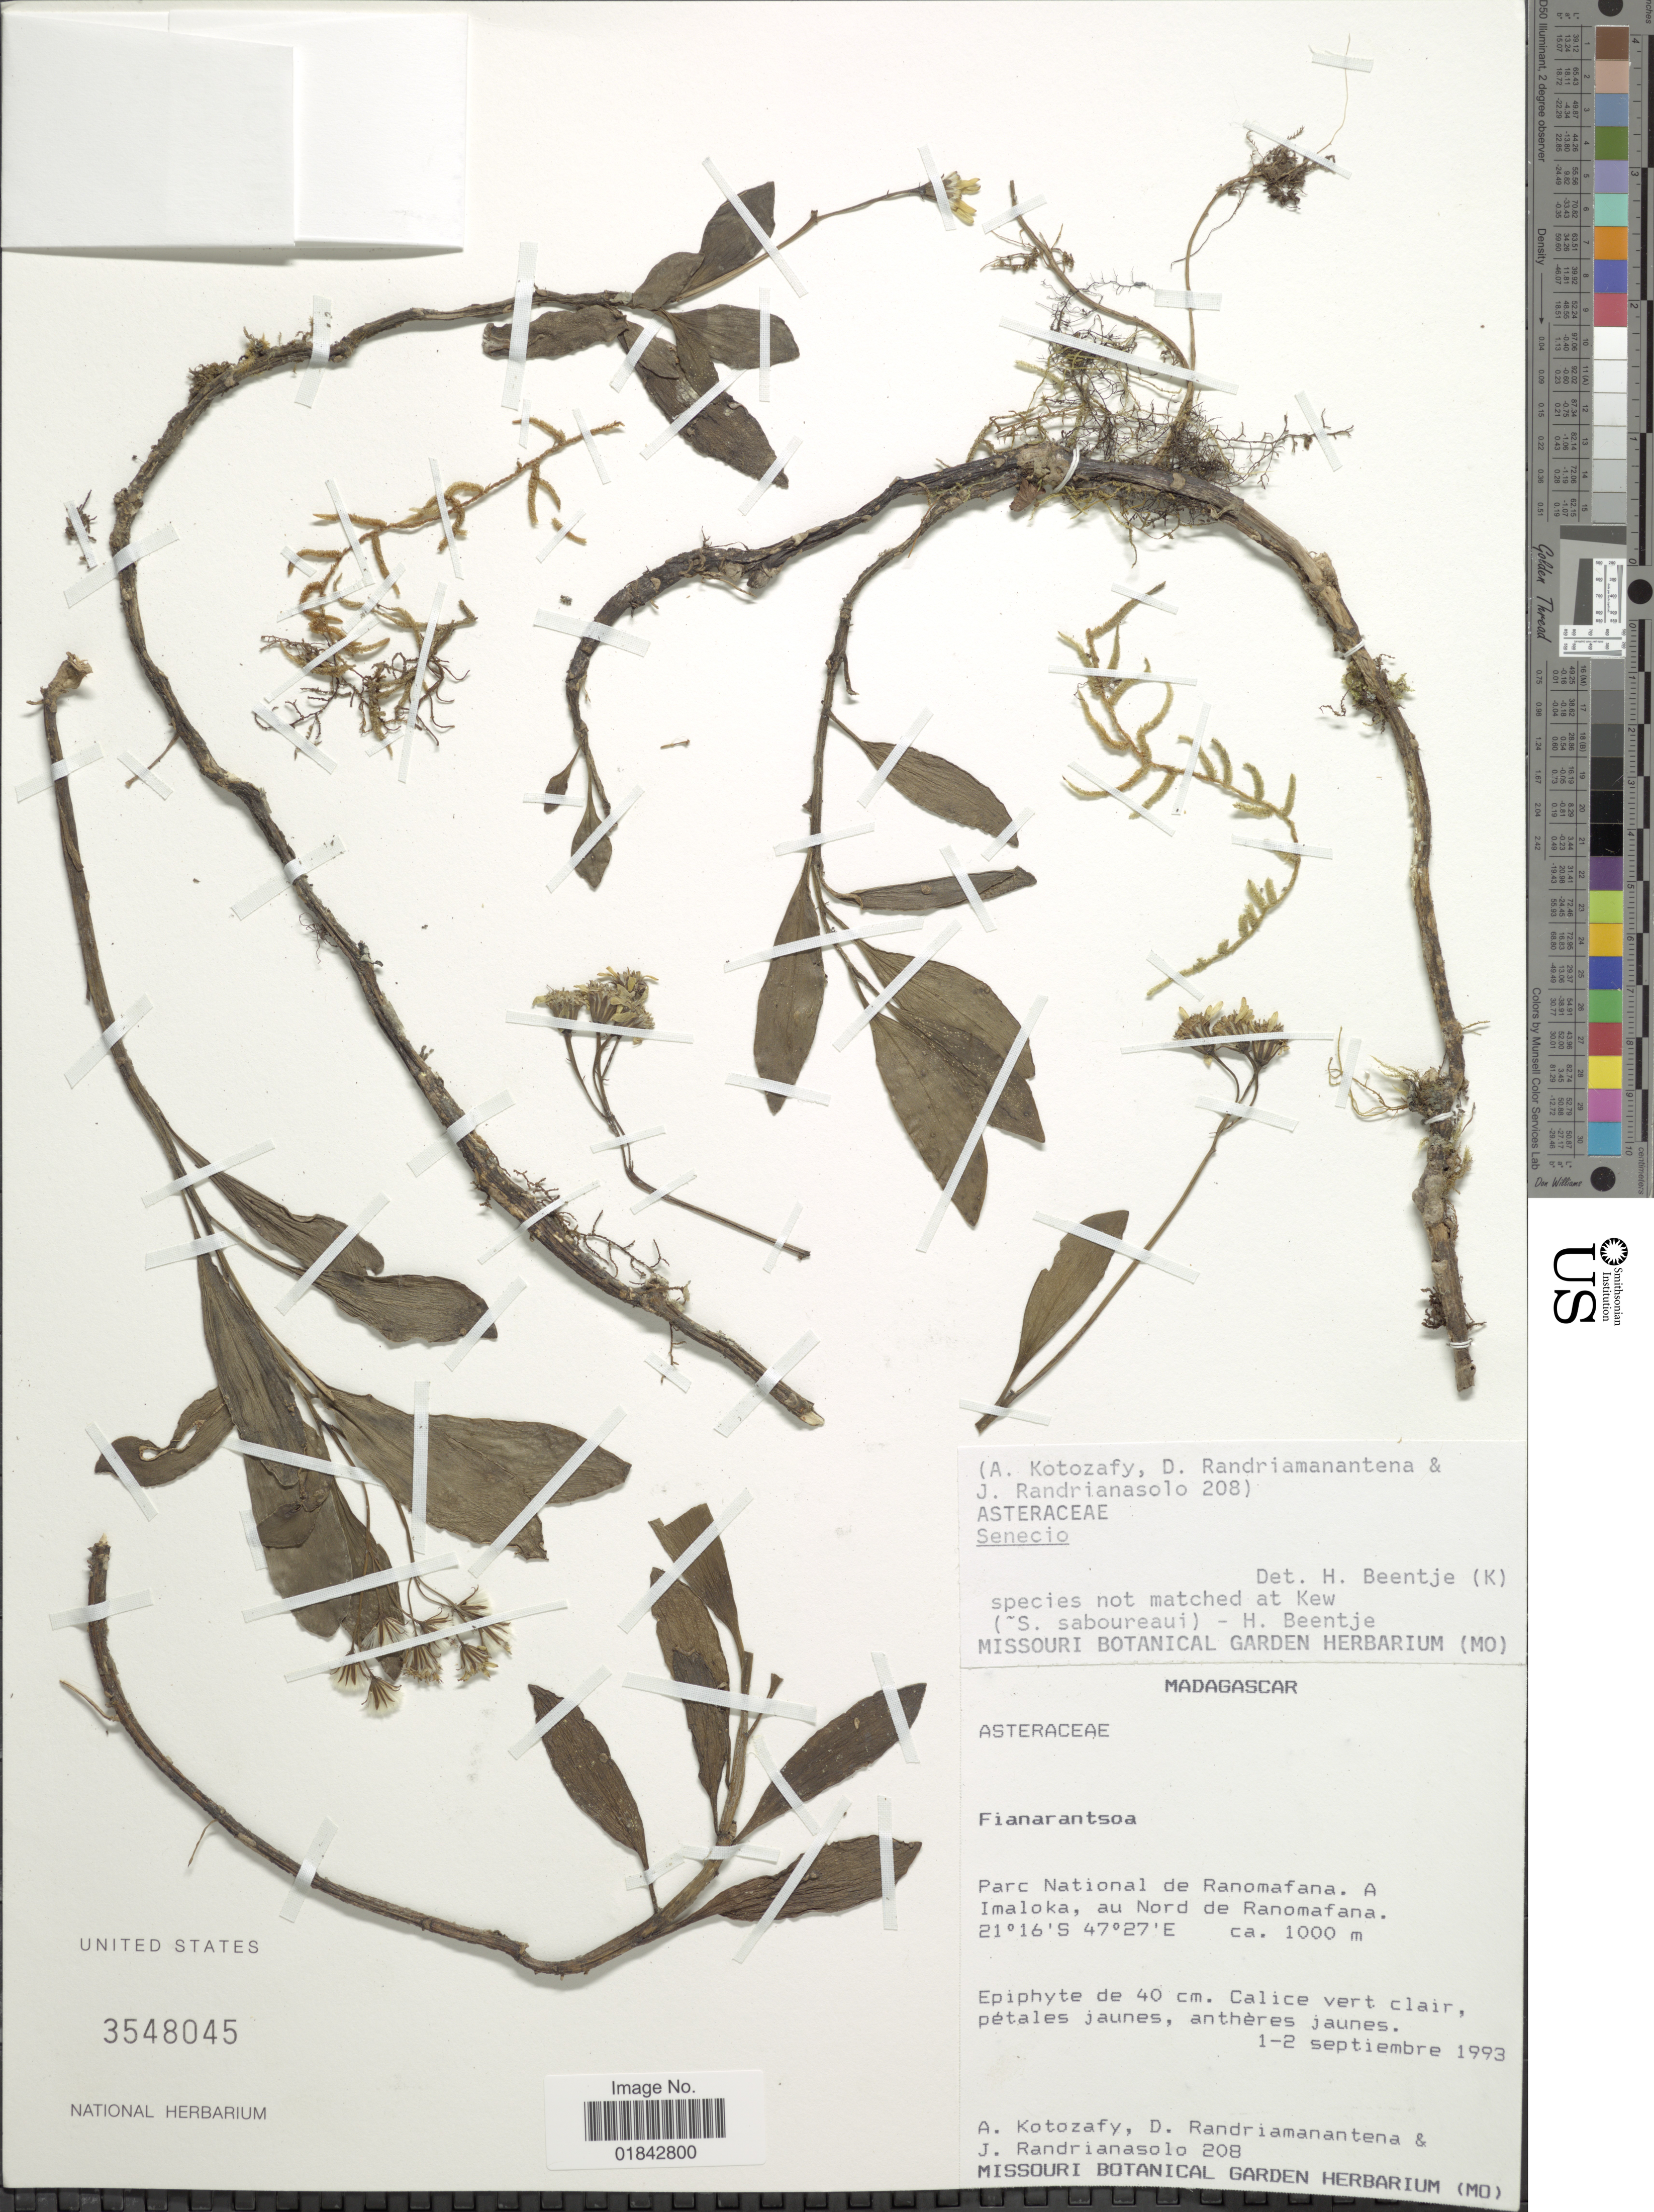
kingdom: Plantae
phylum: Tracheophyta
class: Magnoliopsida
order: Asterales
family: Asteraceae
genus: Senecio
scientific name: Senecio sp.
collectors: A. Kotozafy, D. Randriamanantena & J. Randrianasolo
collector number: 208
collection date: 1993-09-01/1993-09-02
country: Madagascar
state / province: Vatovavy Fitovinany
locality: Parc National de Ranomafana, A Imaloka, au Nord de Ranomafana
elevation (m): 1000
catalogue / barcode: US 3548045